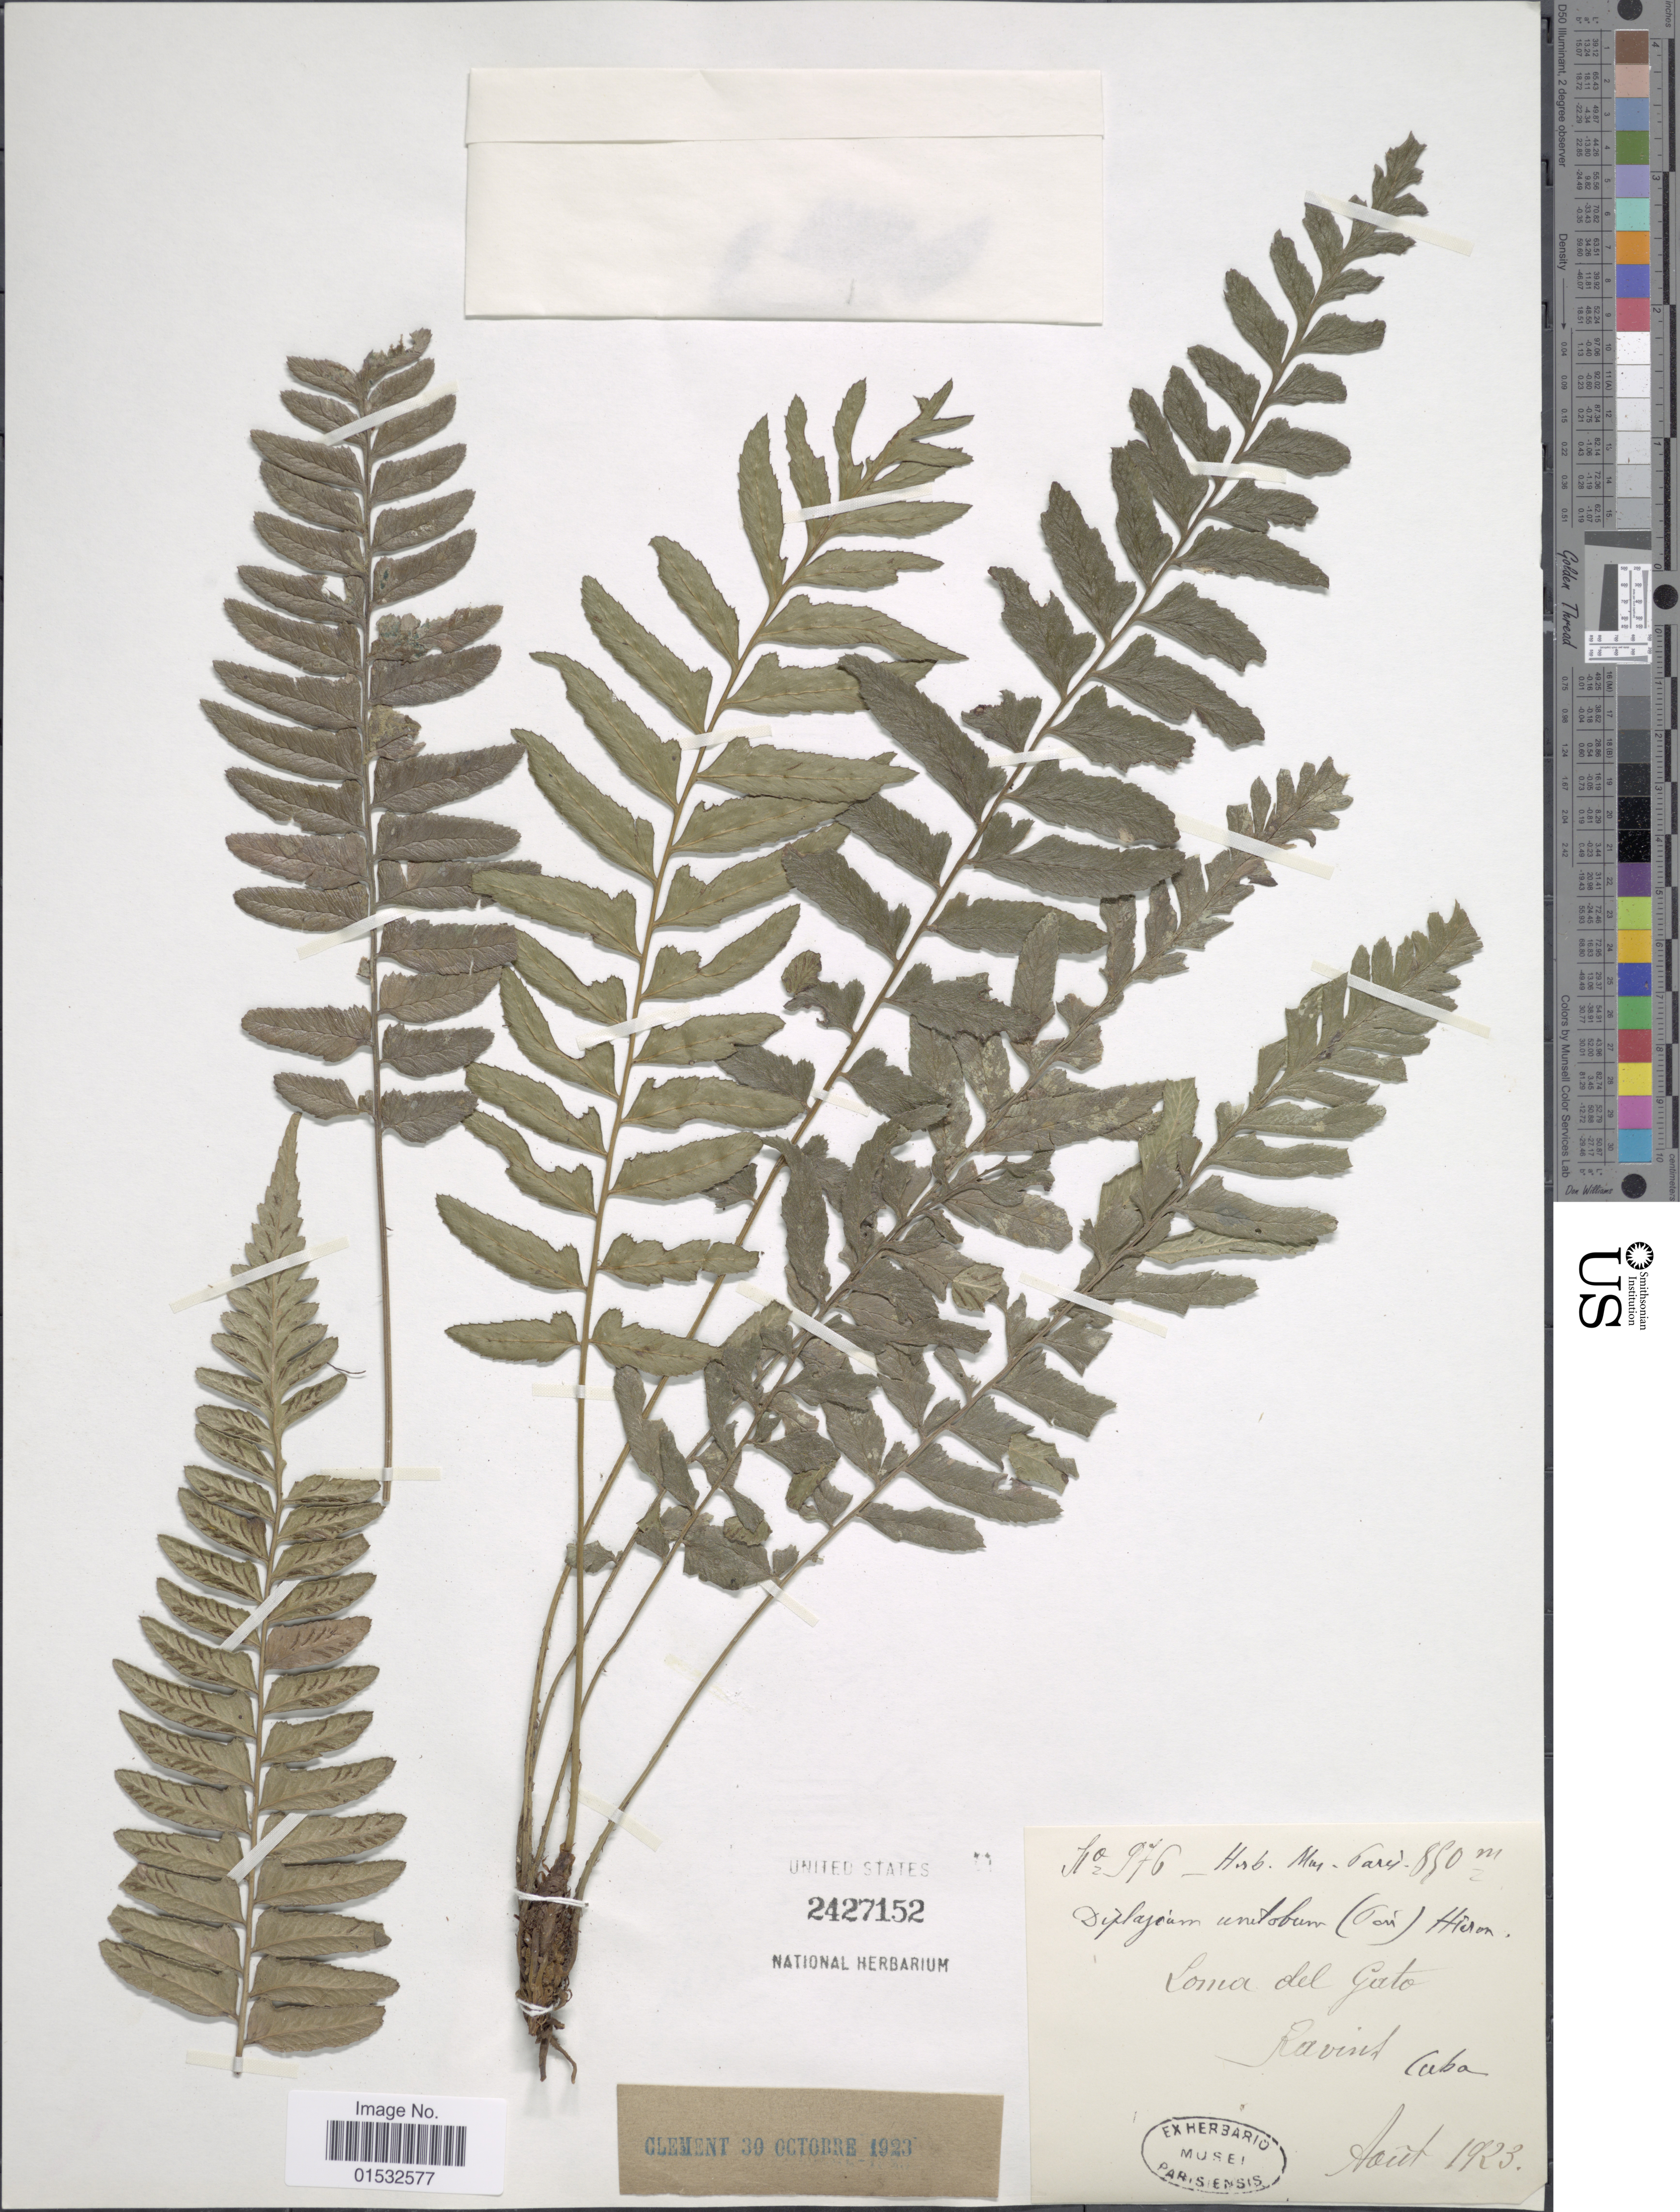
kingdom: Plantae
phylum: Tracheophyta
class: Polypodiopsida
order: Polypodiales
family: Athyriaceae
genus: Diplazium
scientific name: Diplazium unilobum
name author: (Poir.) Hieron.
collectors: Herb. Mus. Paris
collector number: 976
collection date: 1923-08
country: Cuba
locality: Loma del Gato. Ravins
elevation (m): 850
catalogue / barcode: US 2427152